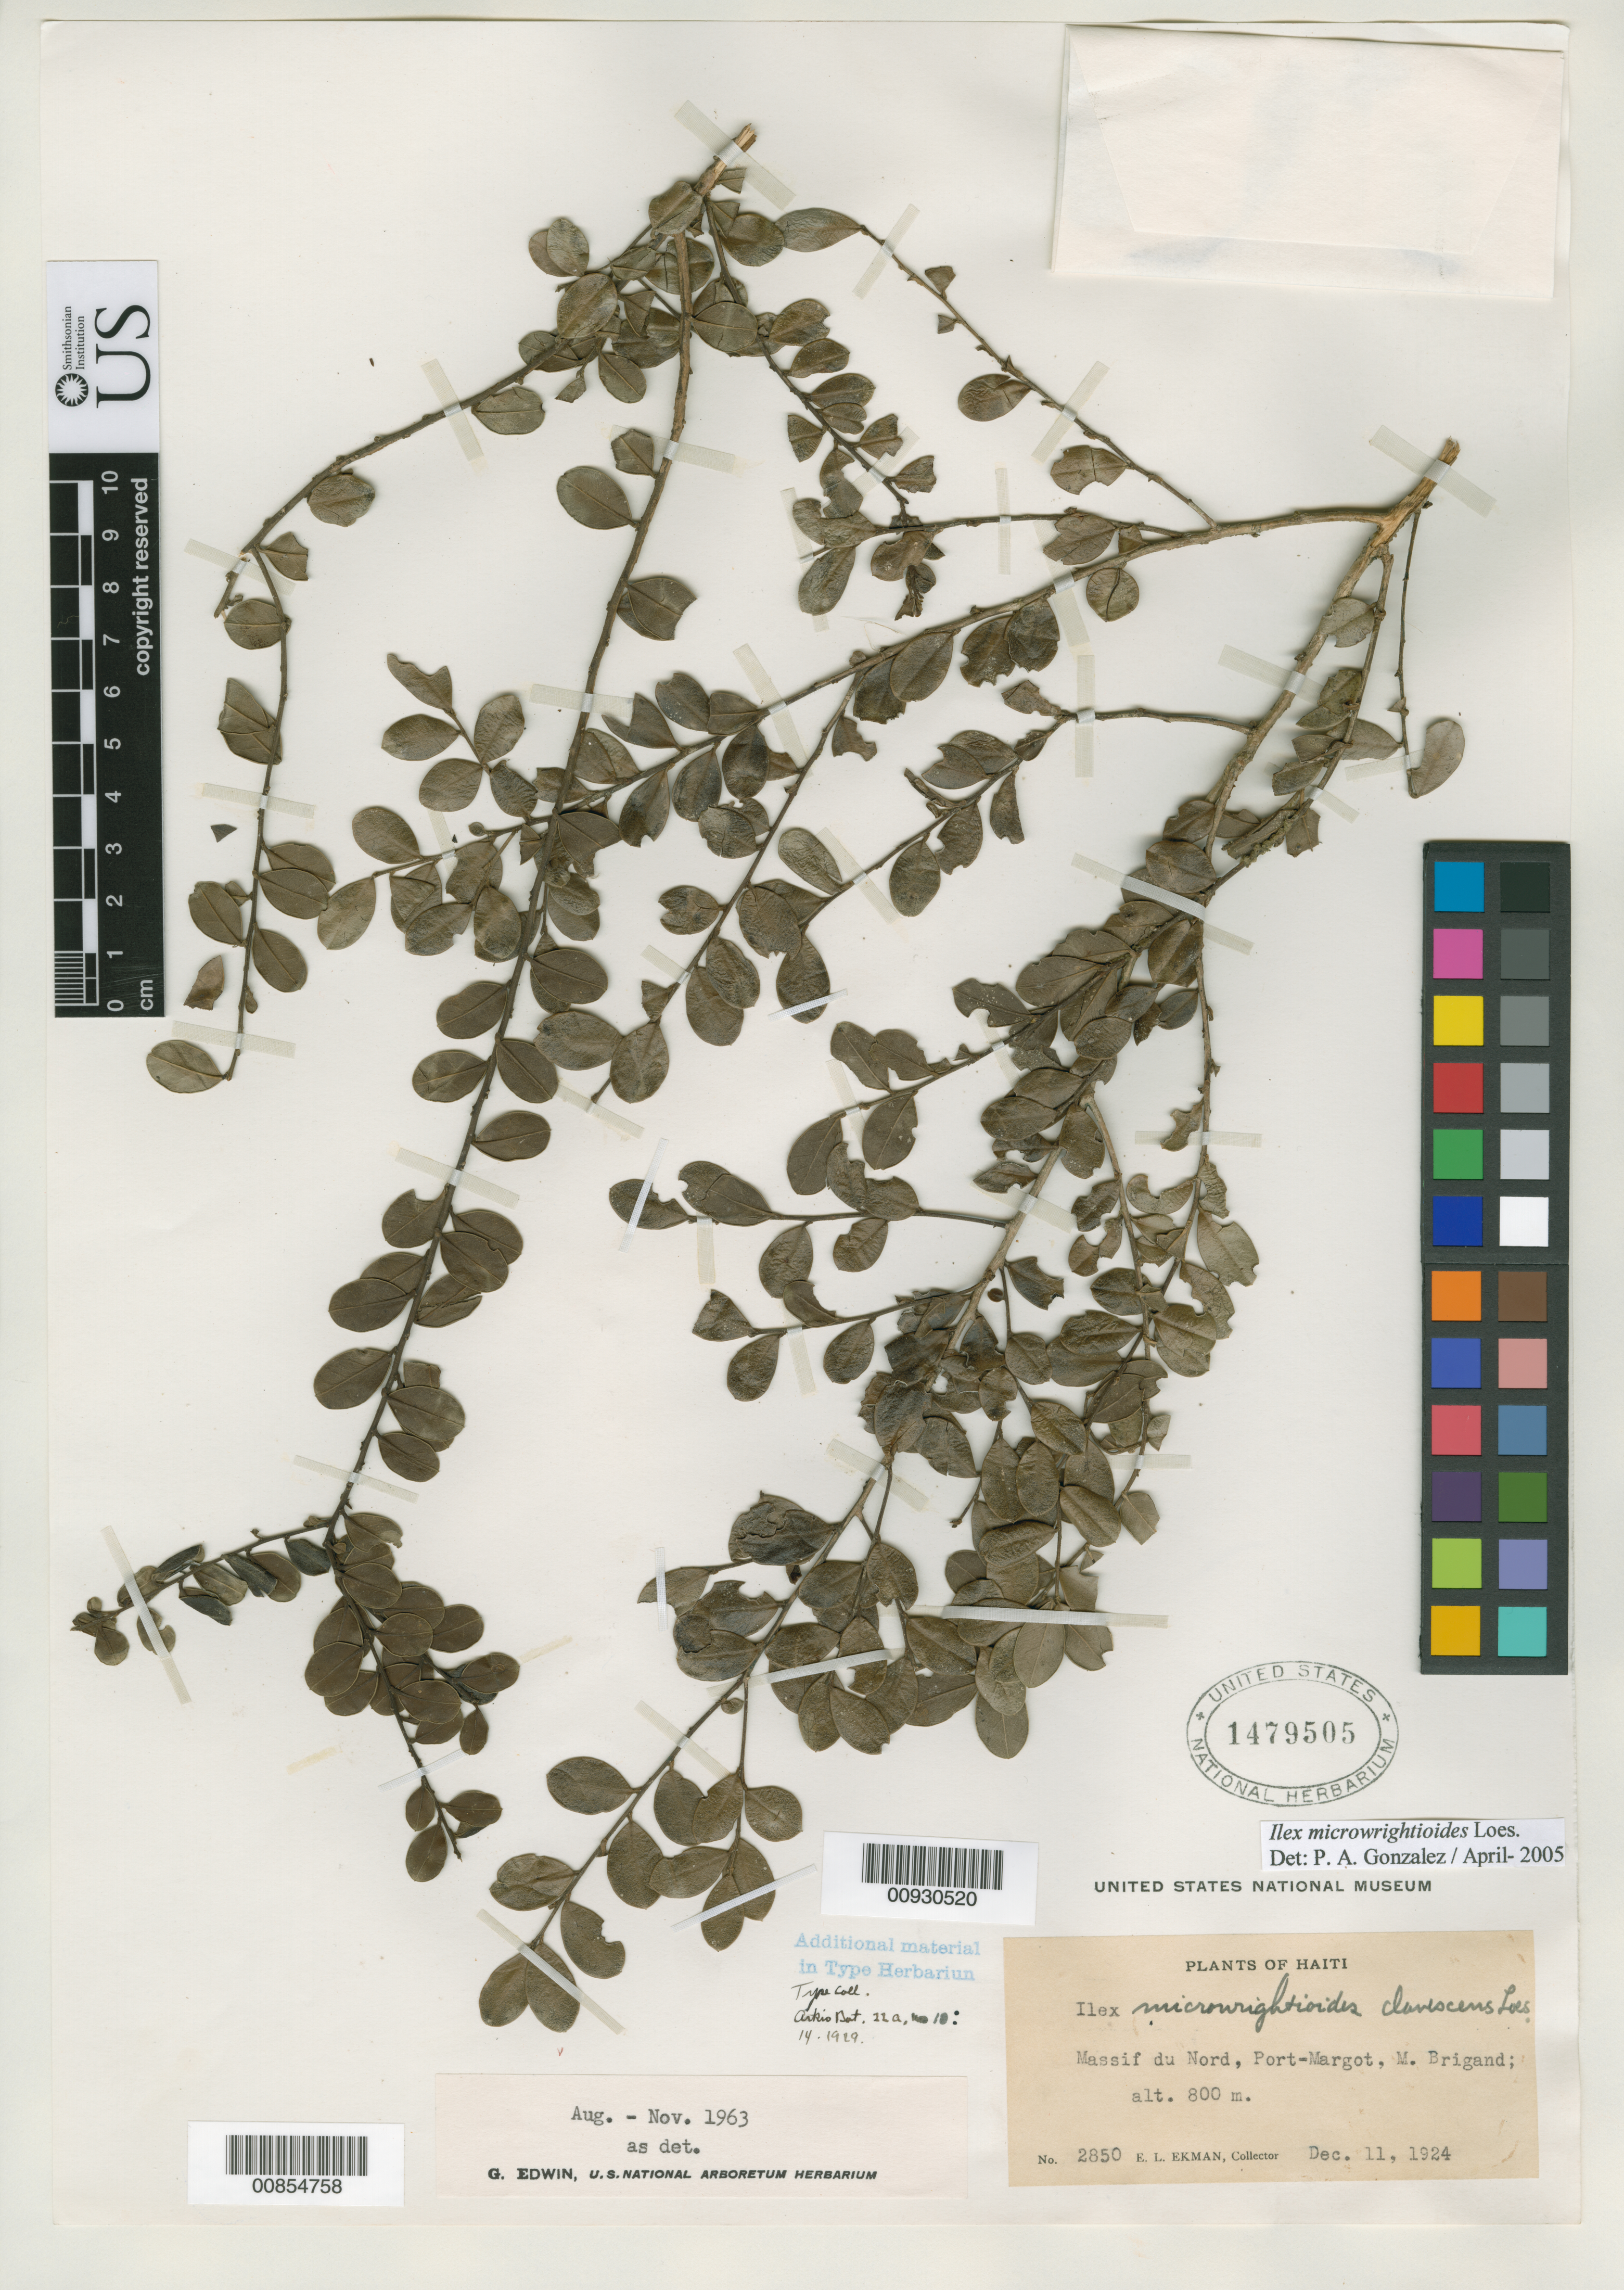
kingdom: Plantae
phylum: Tracheophyta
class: Magnoliopsida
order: Aquifoliales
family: Aquifoliaceae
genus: Ilex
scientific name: Ilex microwrightioides var. calvescens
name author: Loes.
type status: Isosyntype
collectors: E. L. Ekman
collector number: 2850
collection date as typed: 11 Dec 1924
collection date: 1924-12-11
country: Haiti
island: Hispaniola Island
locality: Massif du Nord, Bayeux Admorne Brigand.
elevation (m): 800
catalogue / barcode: US 1479505